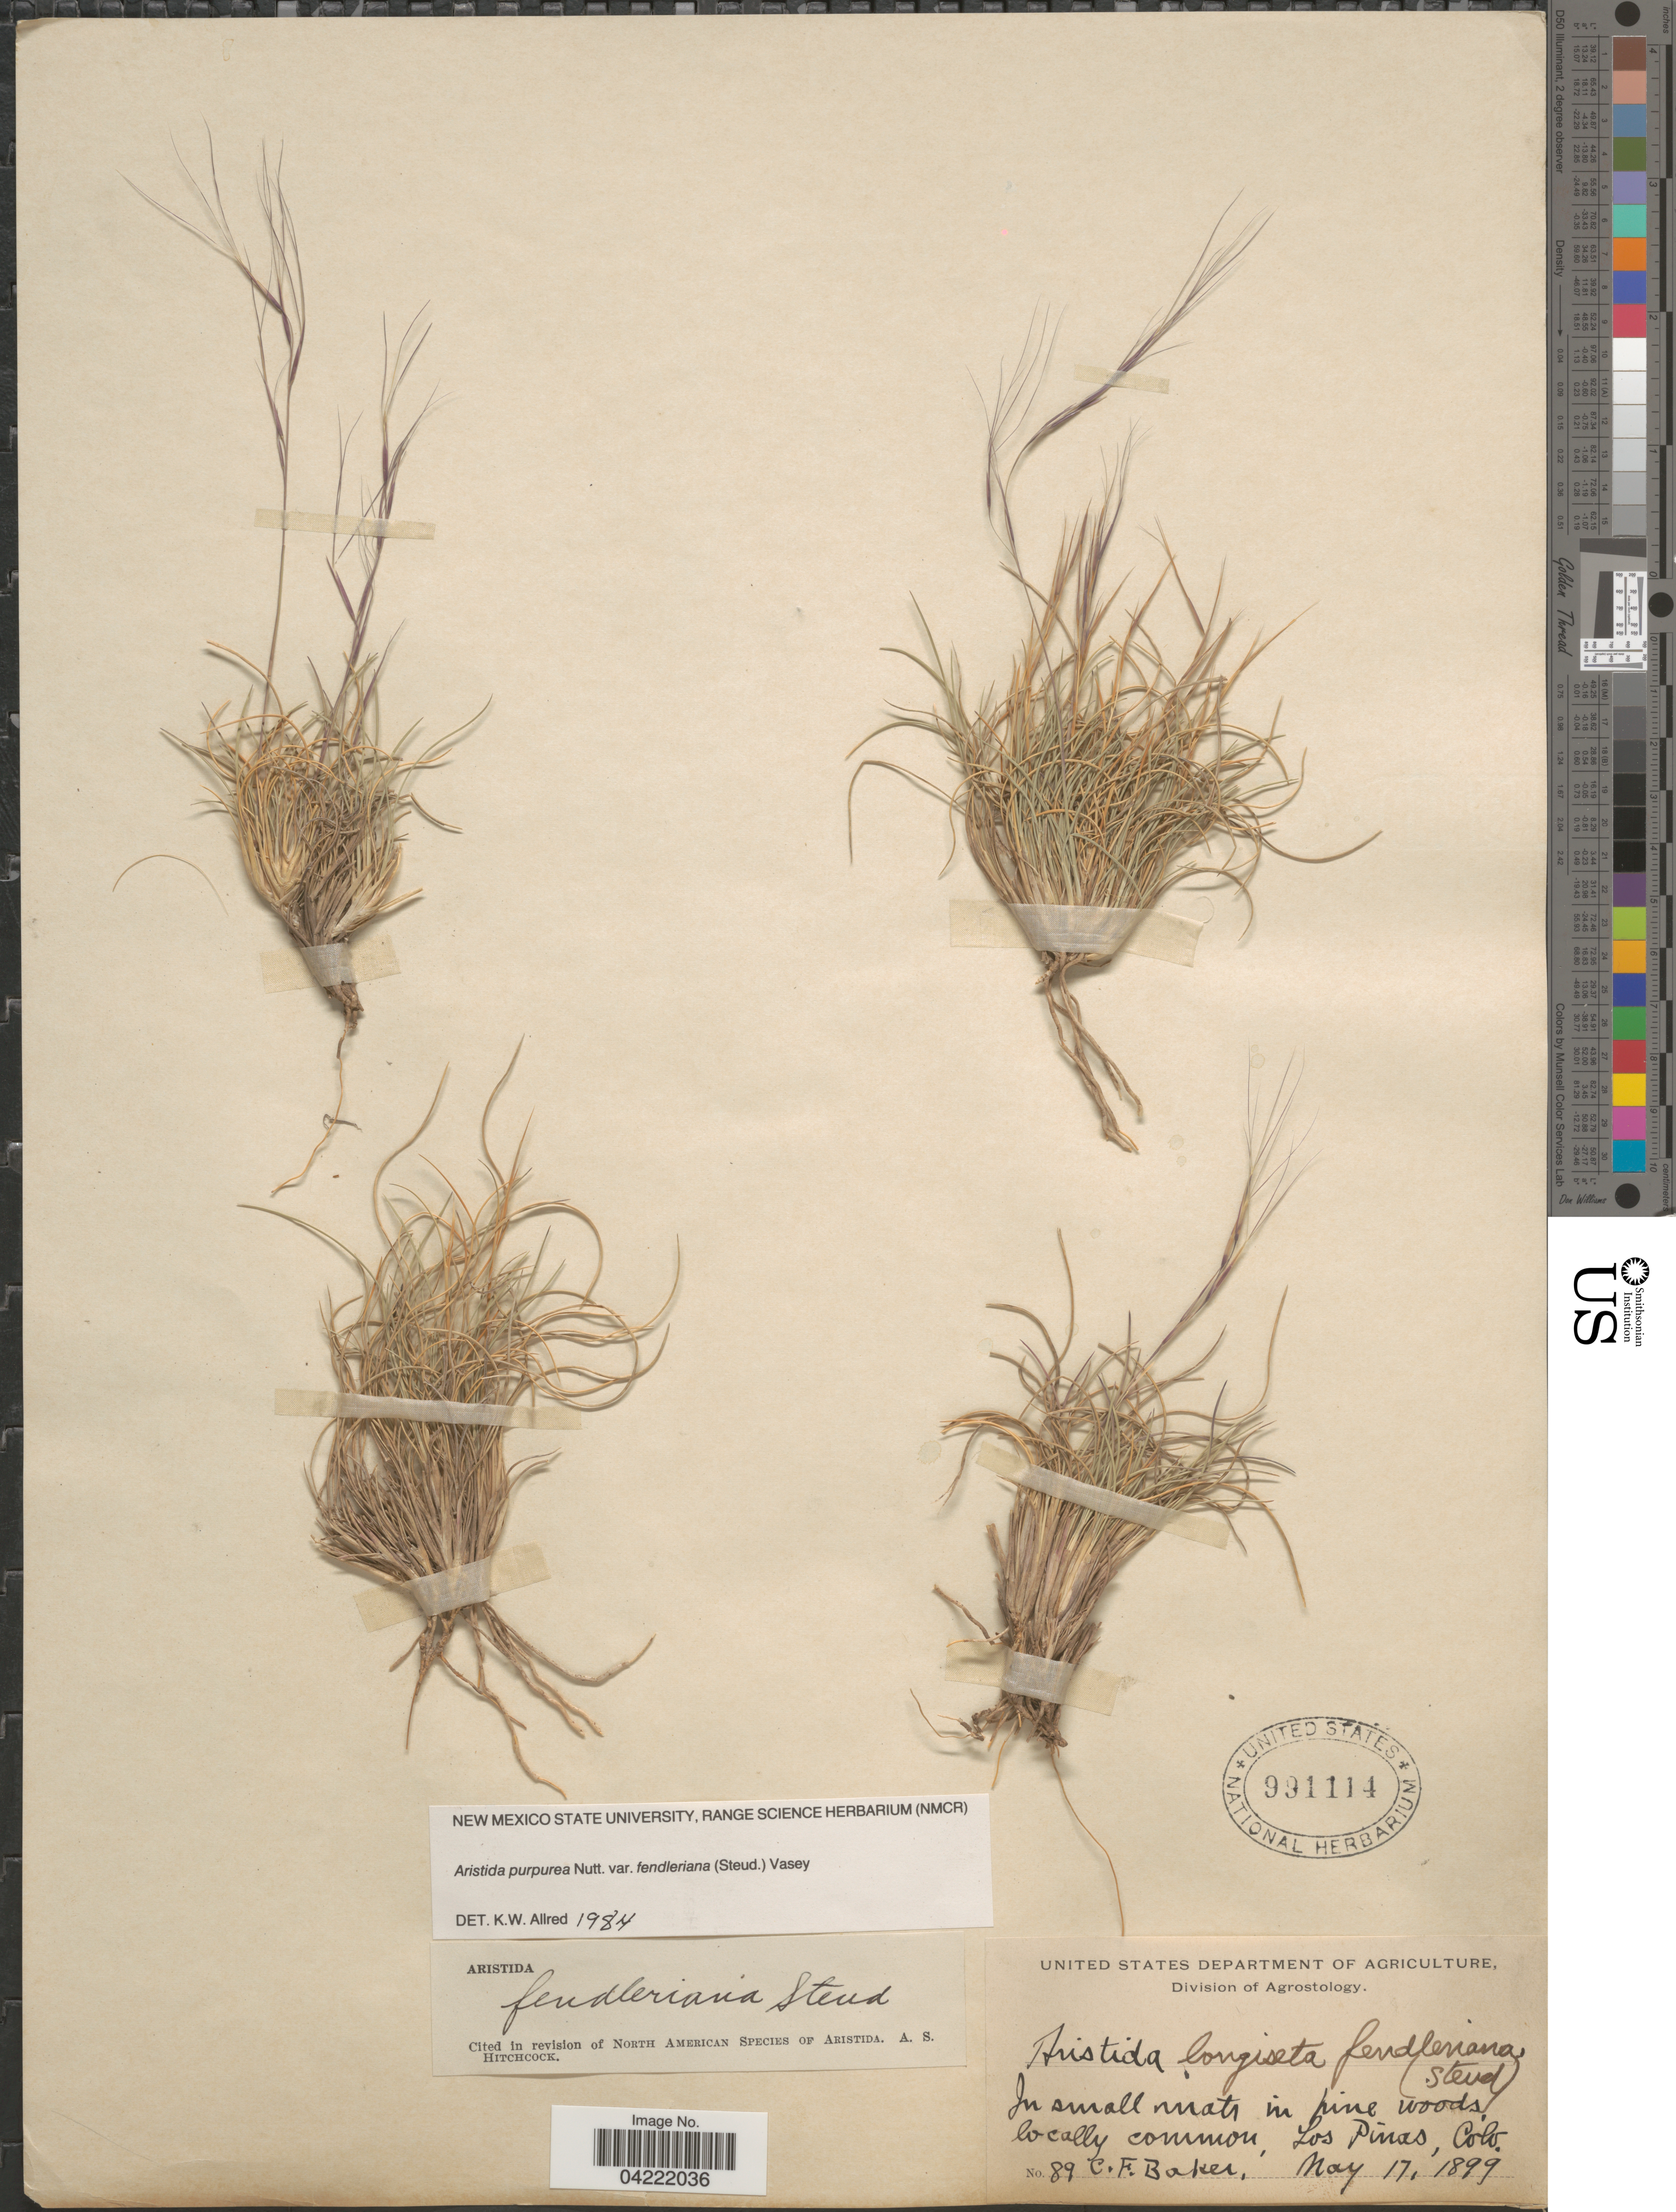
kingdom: Plantae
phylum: Tracheophyta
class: Liliopsida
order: Poales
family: Poaceae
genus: Aristida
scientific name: Aristida purpurea var. fendleriana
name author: (Steud.) Vasey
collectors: C. F. Baker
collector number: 89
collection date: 1899-05-17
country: United States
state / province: Colorado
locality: In small mats in pine woods. Locally common, Los Pinas.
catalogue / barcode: US 991114